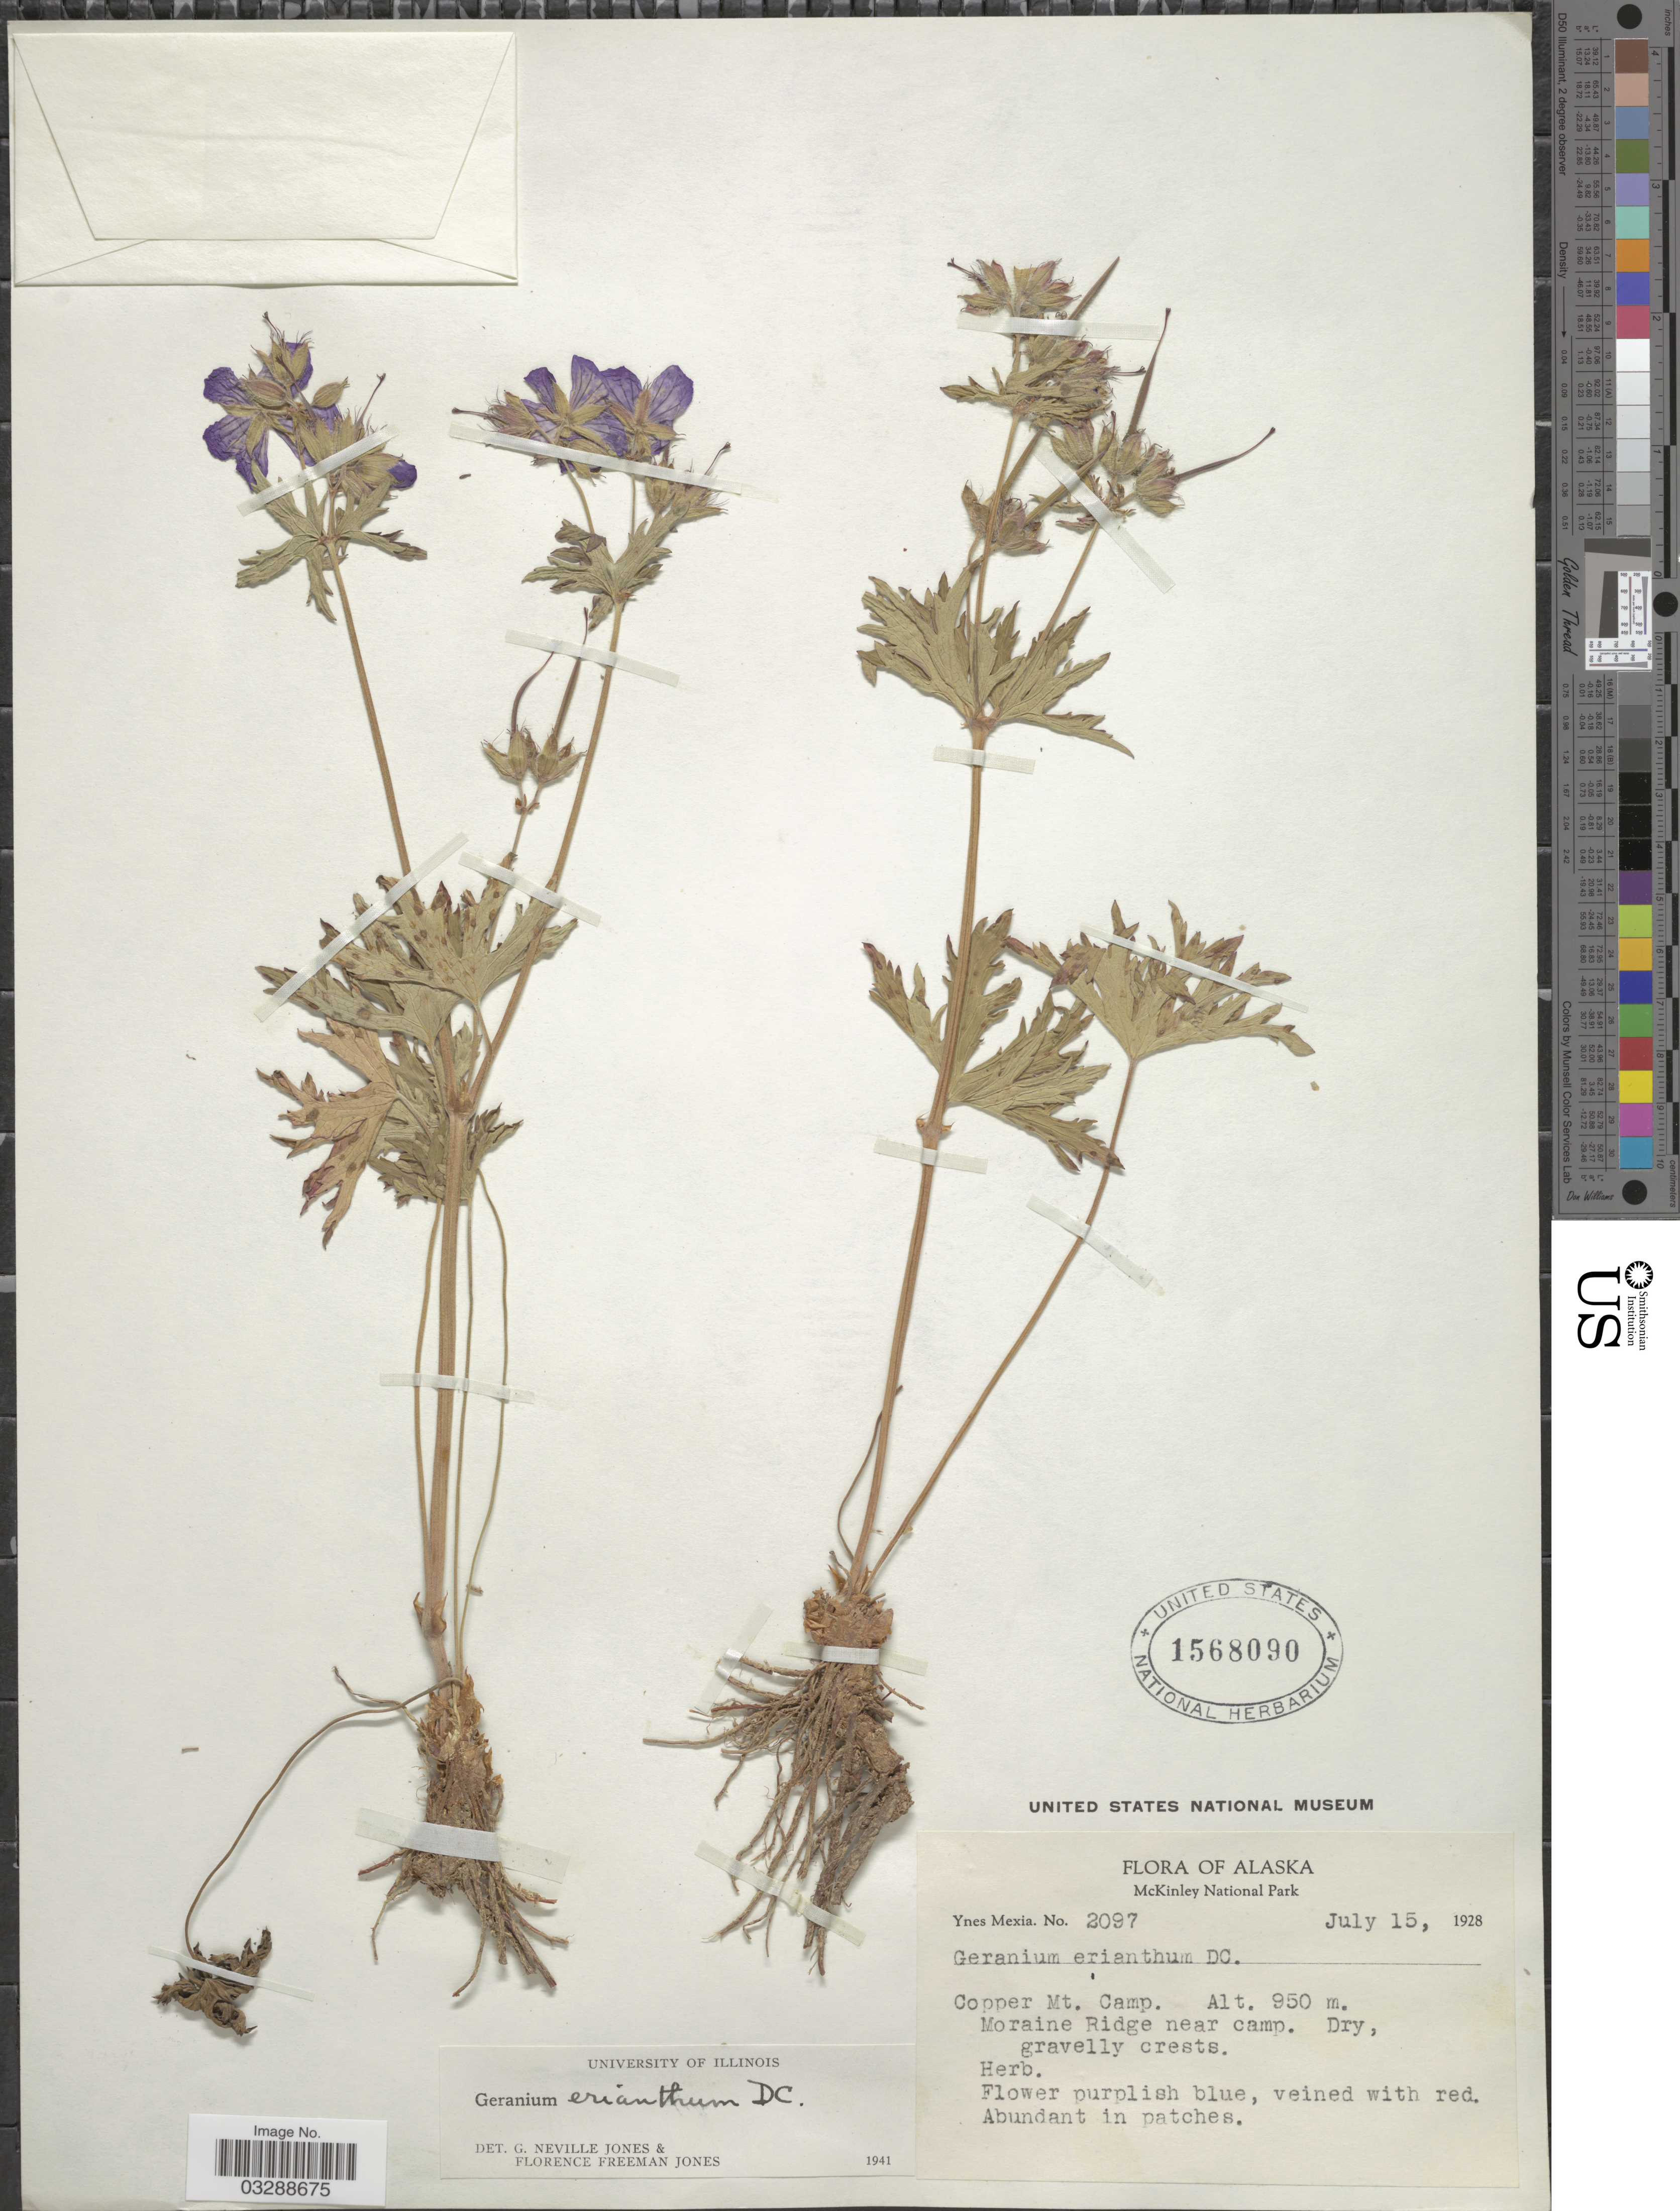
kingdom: Plantae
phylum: Tracheophyta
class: Magnoliopsida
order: Geraniales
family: Geraniaceae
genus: Geranium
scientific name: Geranium erianthum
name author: DC.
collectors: Y. Mexia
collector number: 2097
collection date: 1928-07-15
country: United States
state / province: Alaska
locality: McKinley National Park, Copper Mt. Camp. Moraine Ridge near camp.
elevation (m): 950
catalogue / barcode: US 1568090